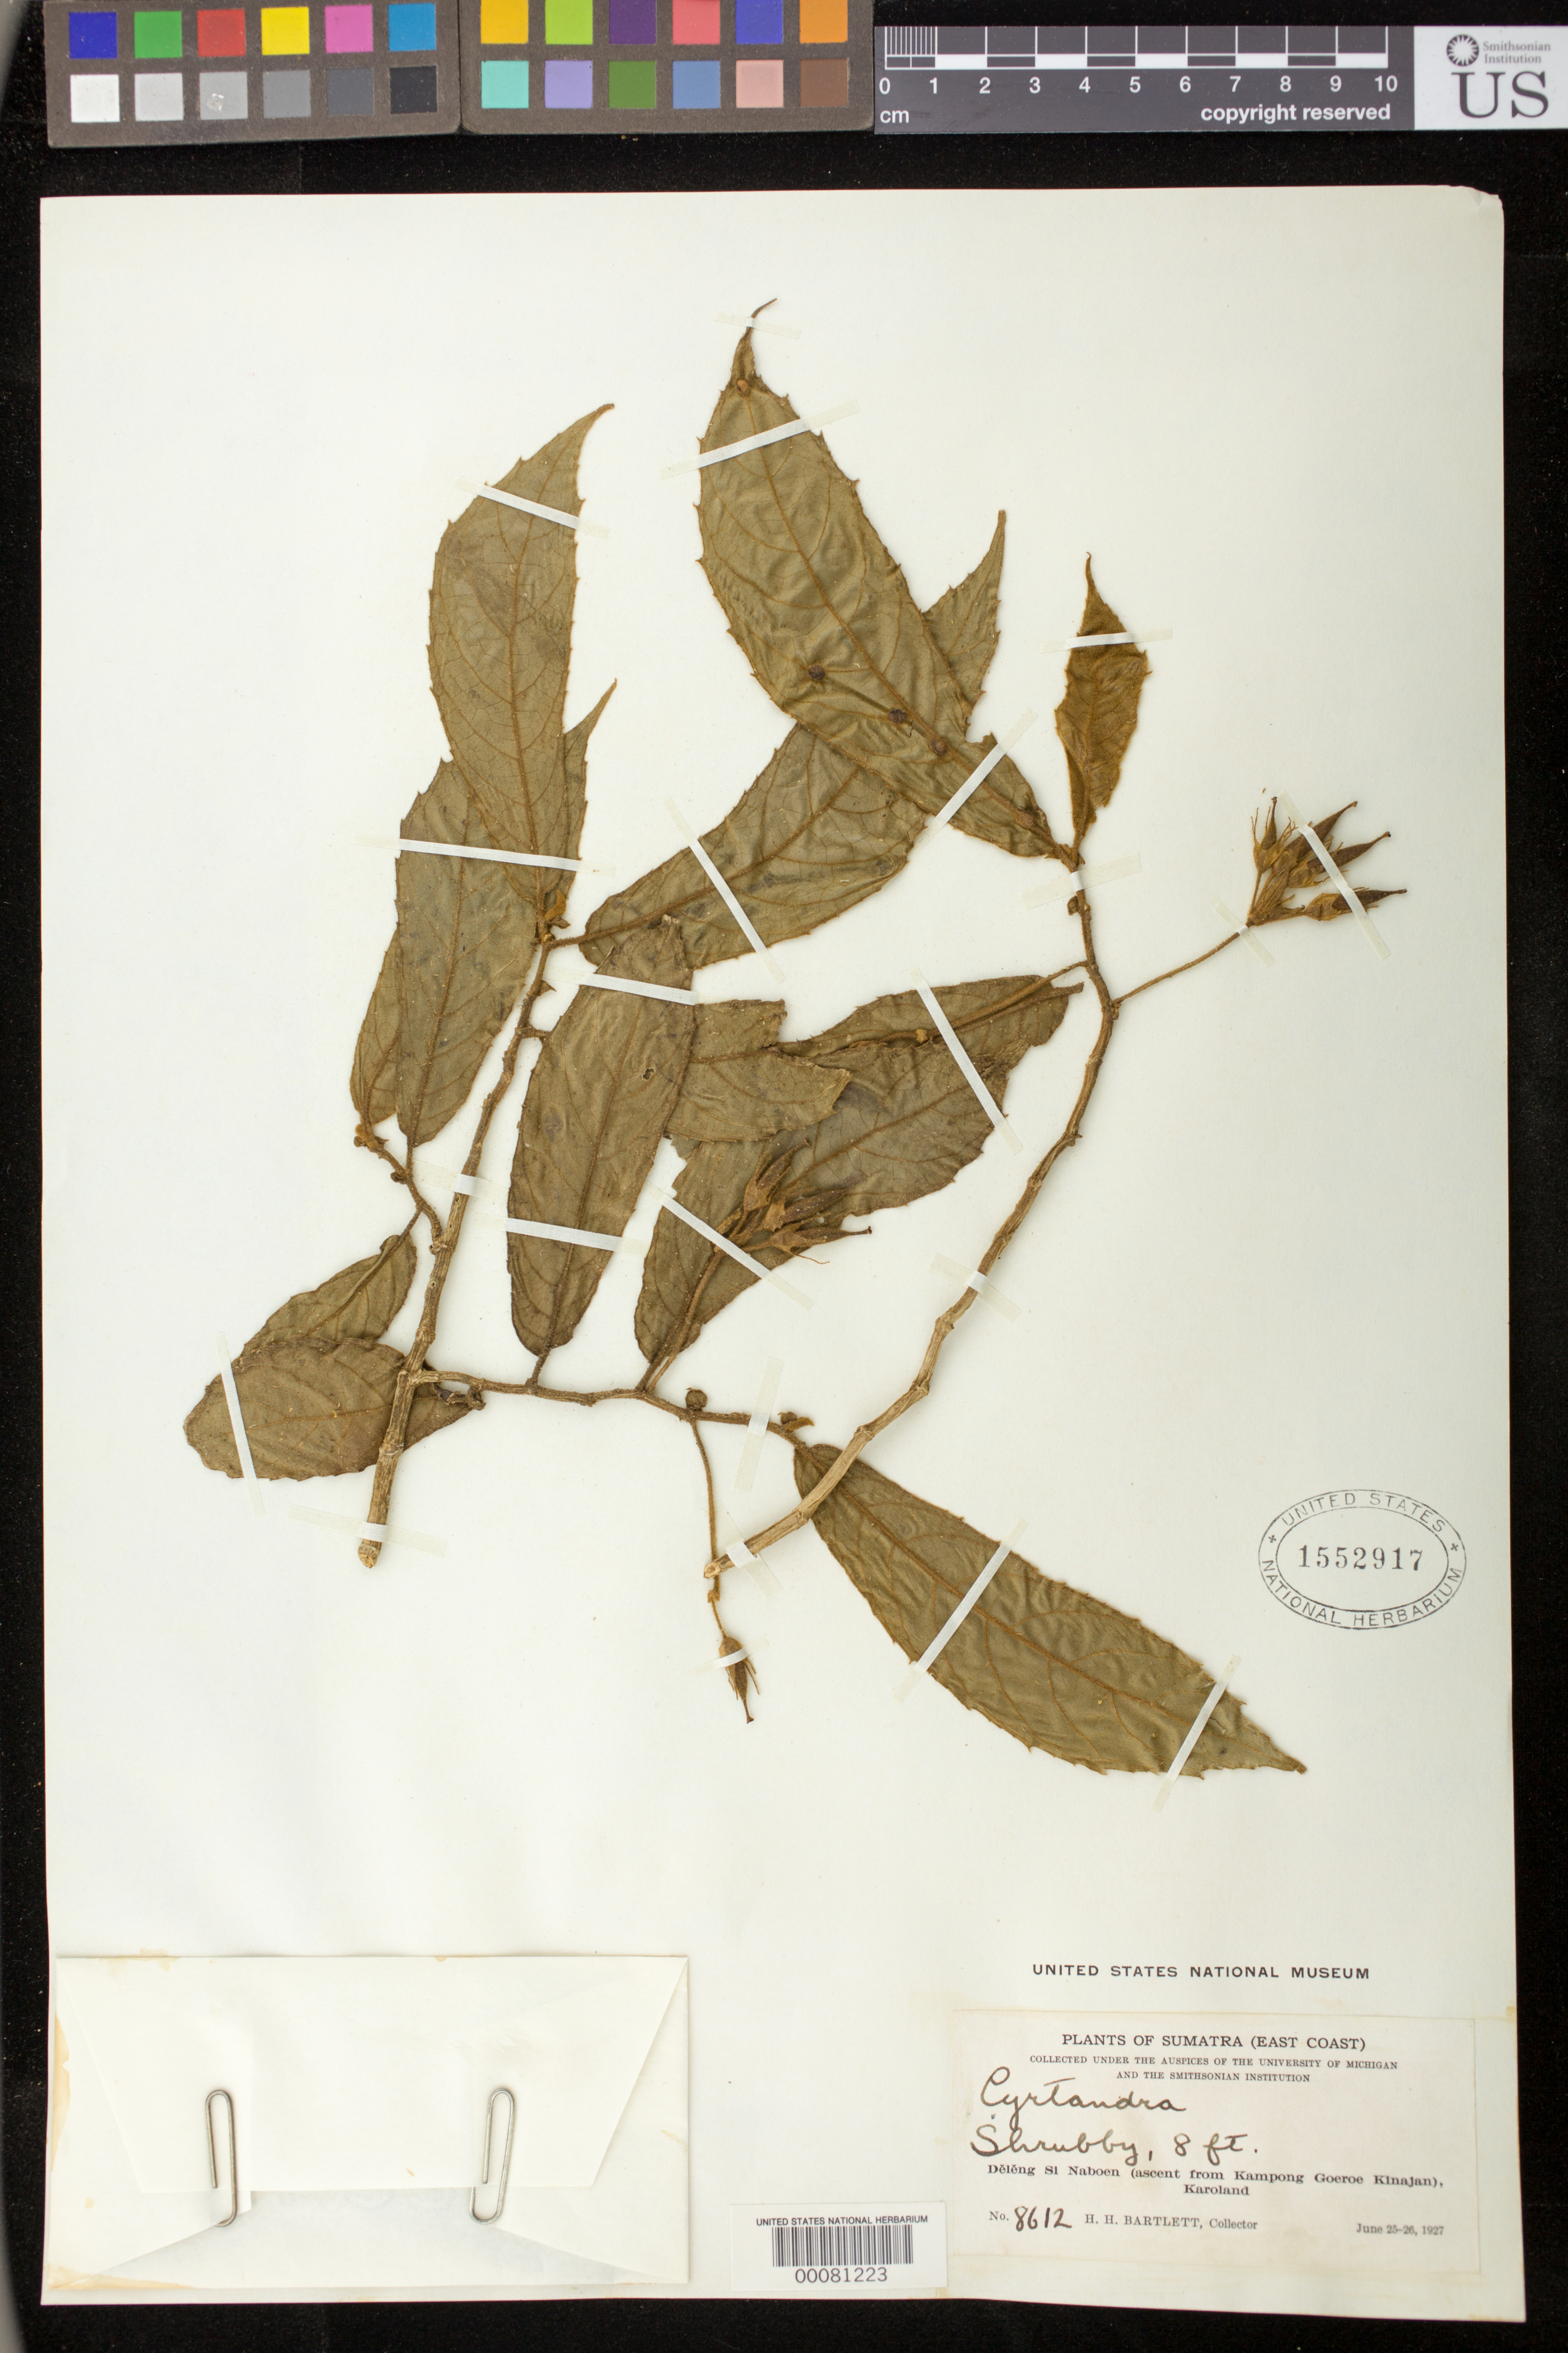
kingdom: Plantae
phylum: Tracheophyta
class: Magnoliopsida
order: Lamiales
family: Gesneriaceae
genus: Cyrtandra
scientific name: Cyrtandra sp.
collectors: H. H. Bartlett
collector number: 8612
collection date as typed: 25-26 Jun 1927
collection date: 1927-06-25/1927-06-26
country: Indonesia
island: Sumatra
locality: East coast, deleng si naboen (ascent from kampong goeroe kinajan), karoland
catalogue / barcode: US 1552917